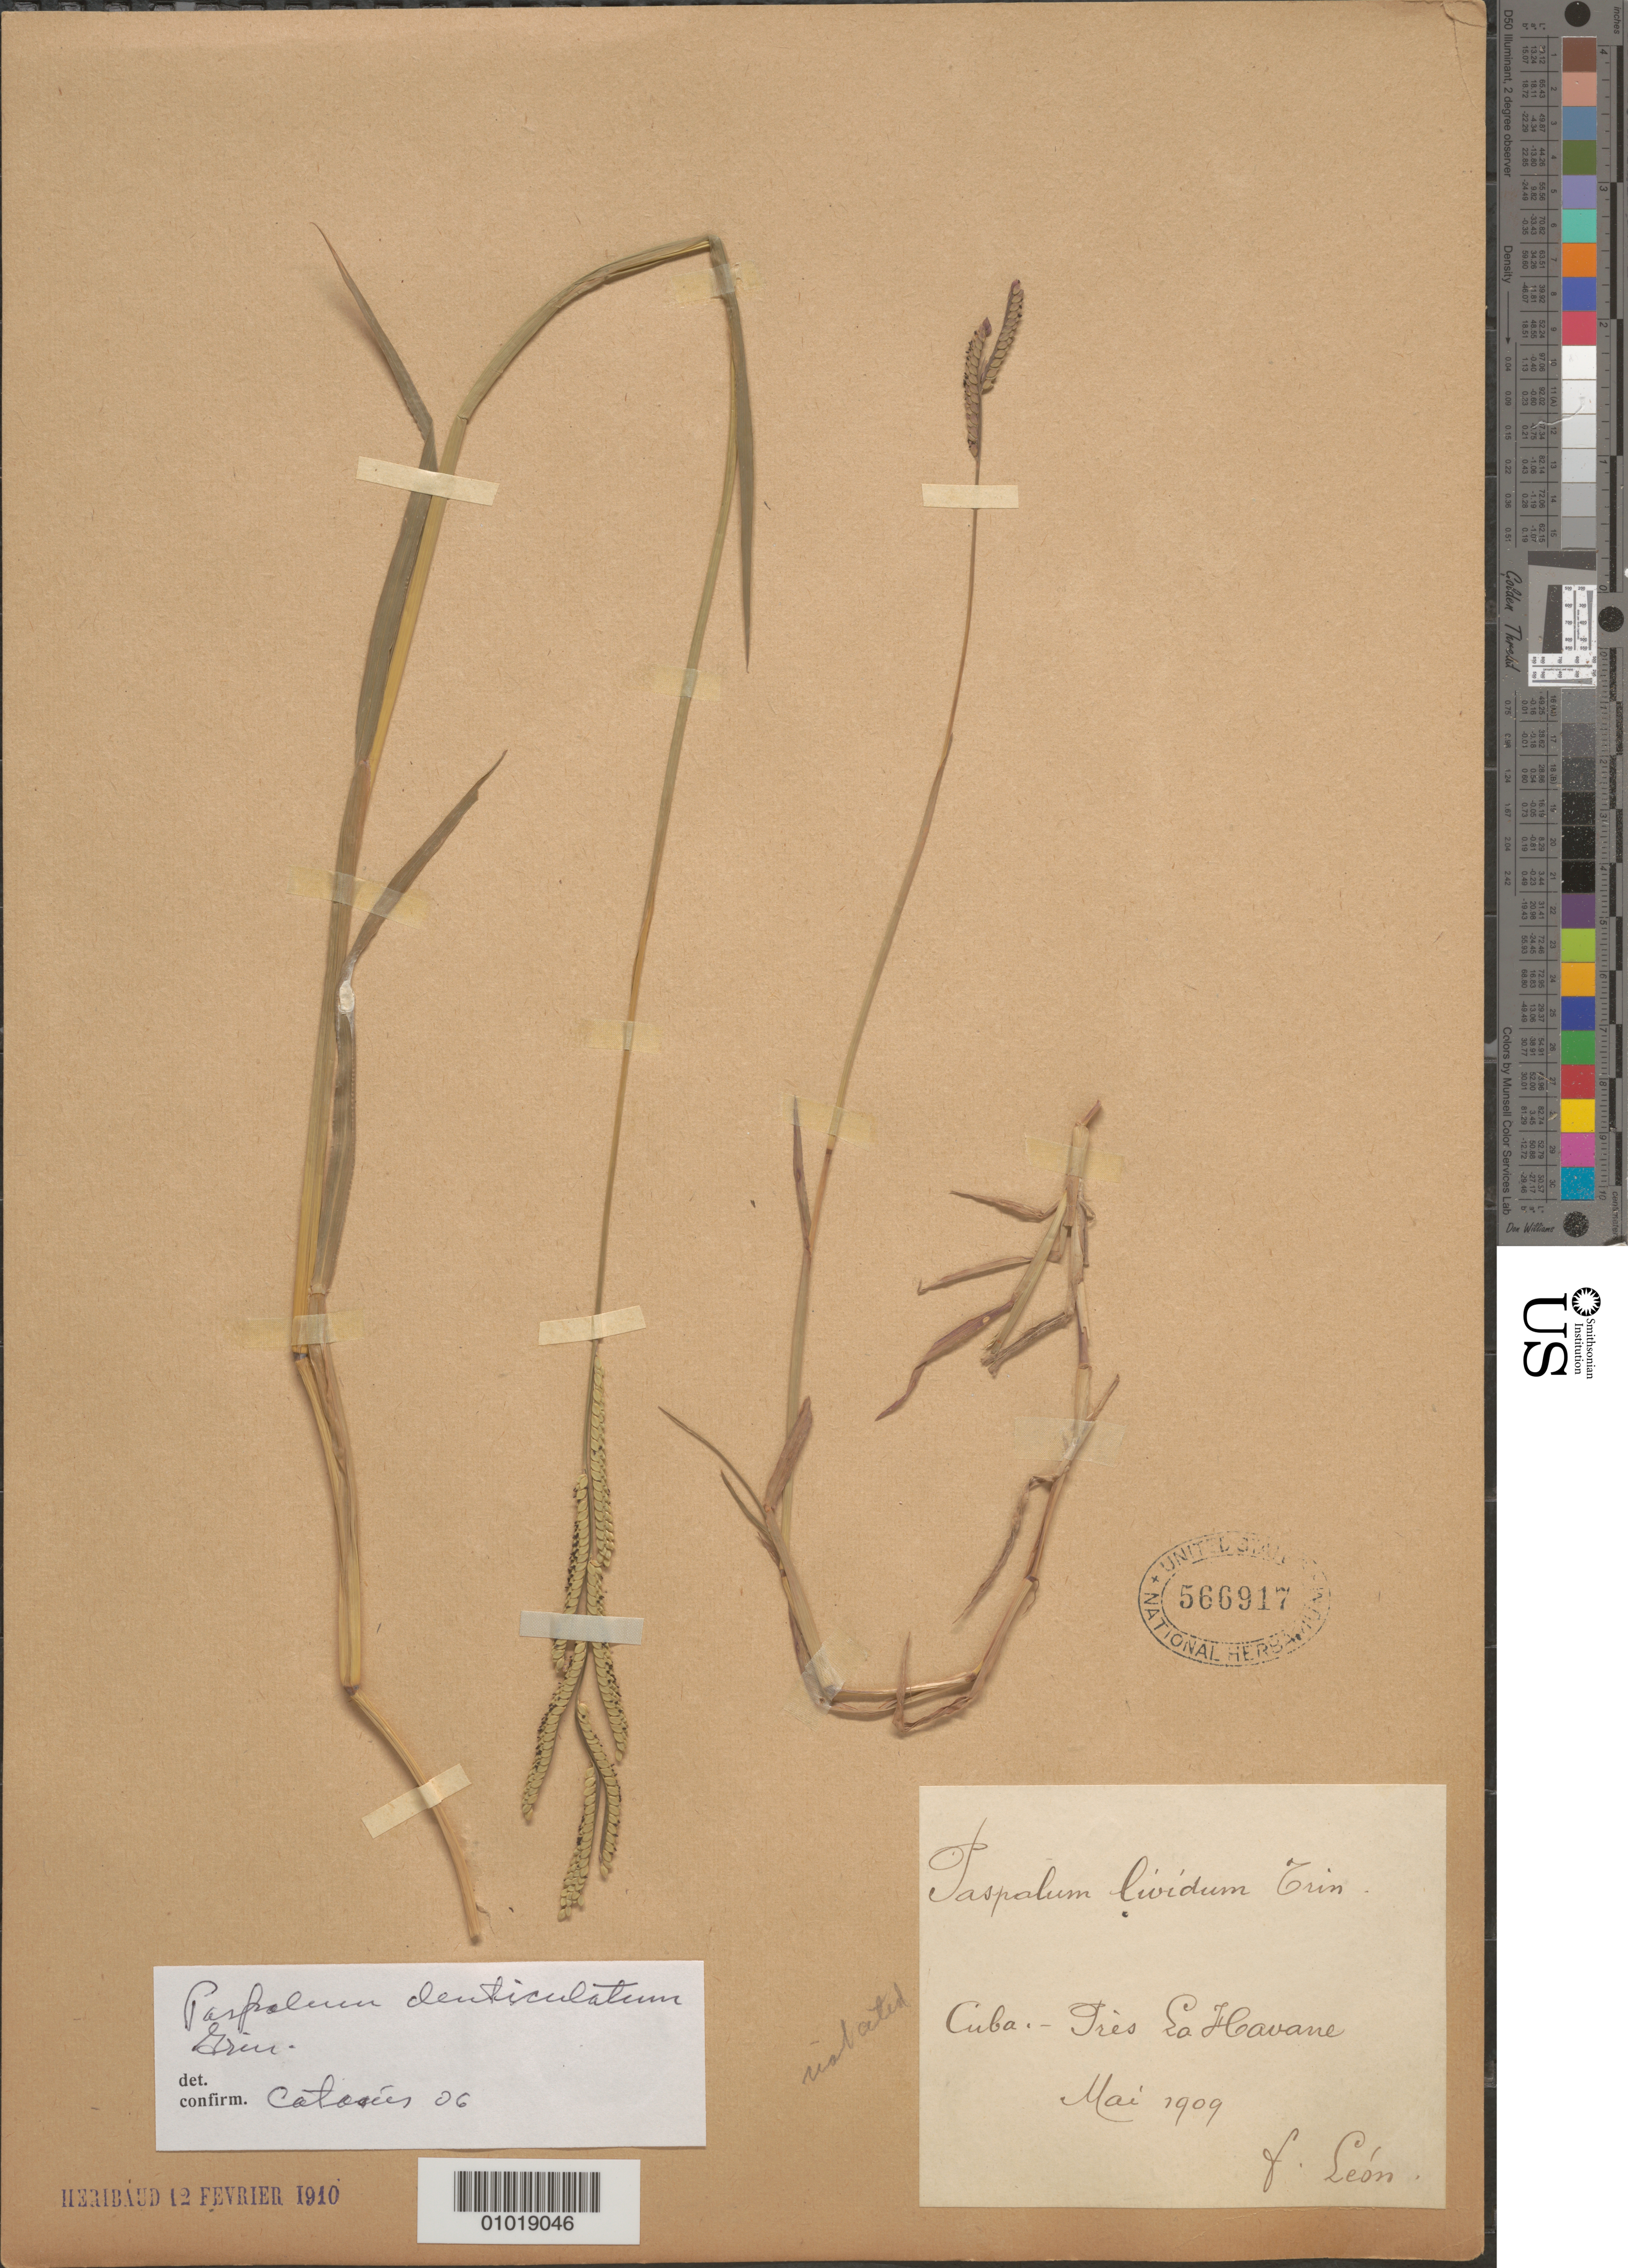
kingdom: Plantae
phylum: Tracheophyta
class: Liliopsida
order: Poales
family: Poaceae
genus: Paspalum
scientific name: Paspalum denticulatum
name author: Trin.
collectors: Bro. León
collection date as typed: May 1909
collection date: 1909-05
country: Cuba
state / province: La Habana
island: Cuba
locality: La Habana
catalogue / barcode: US 566917